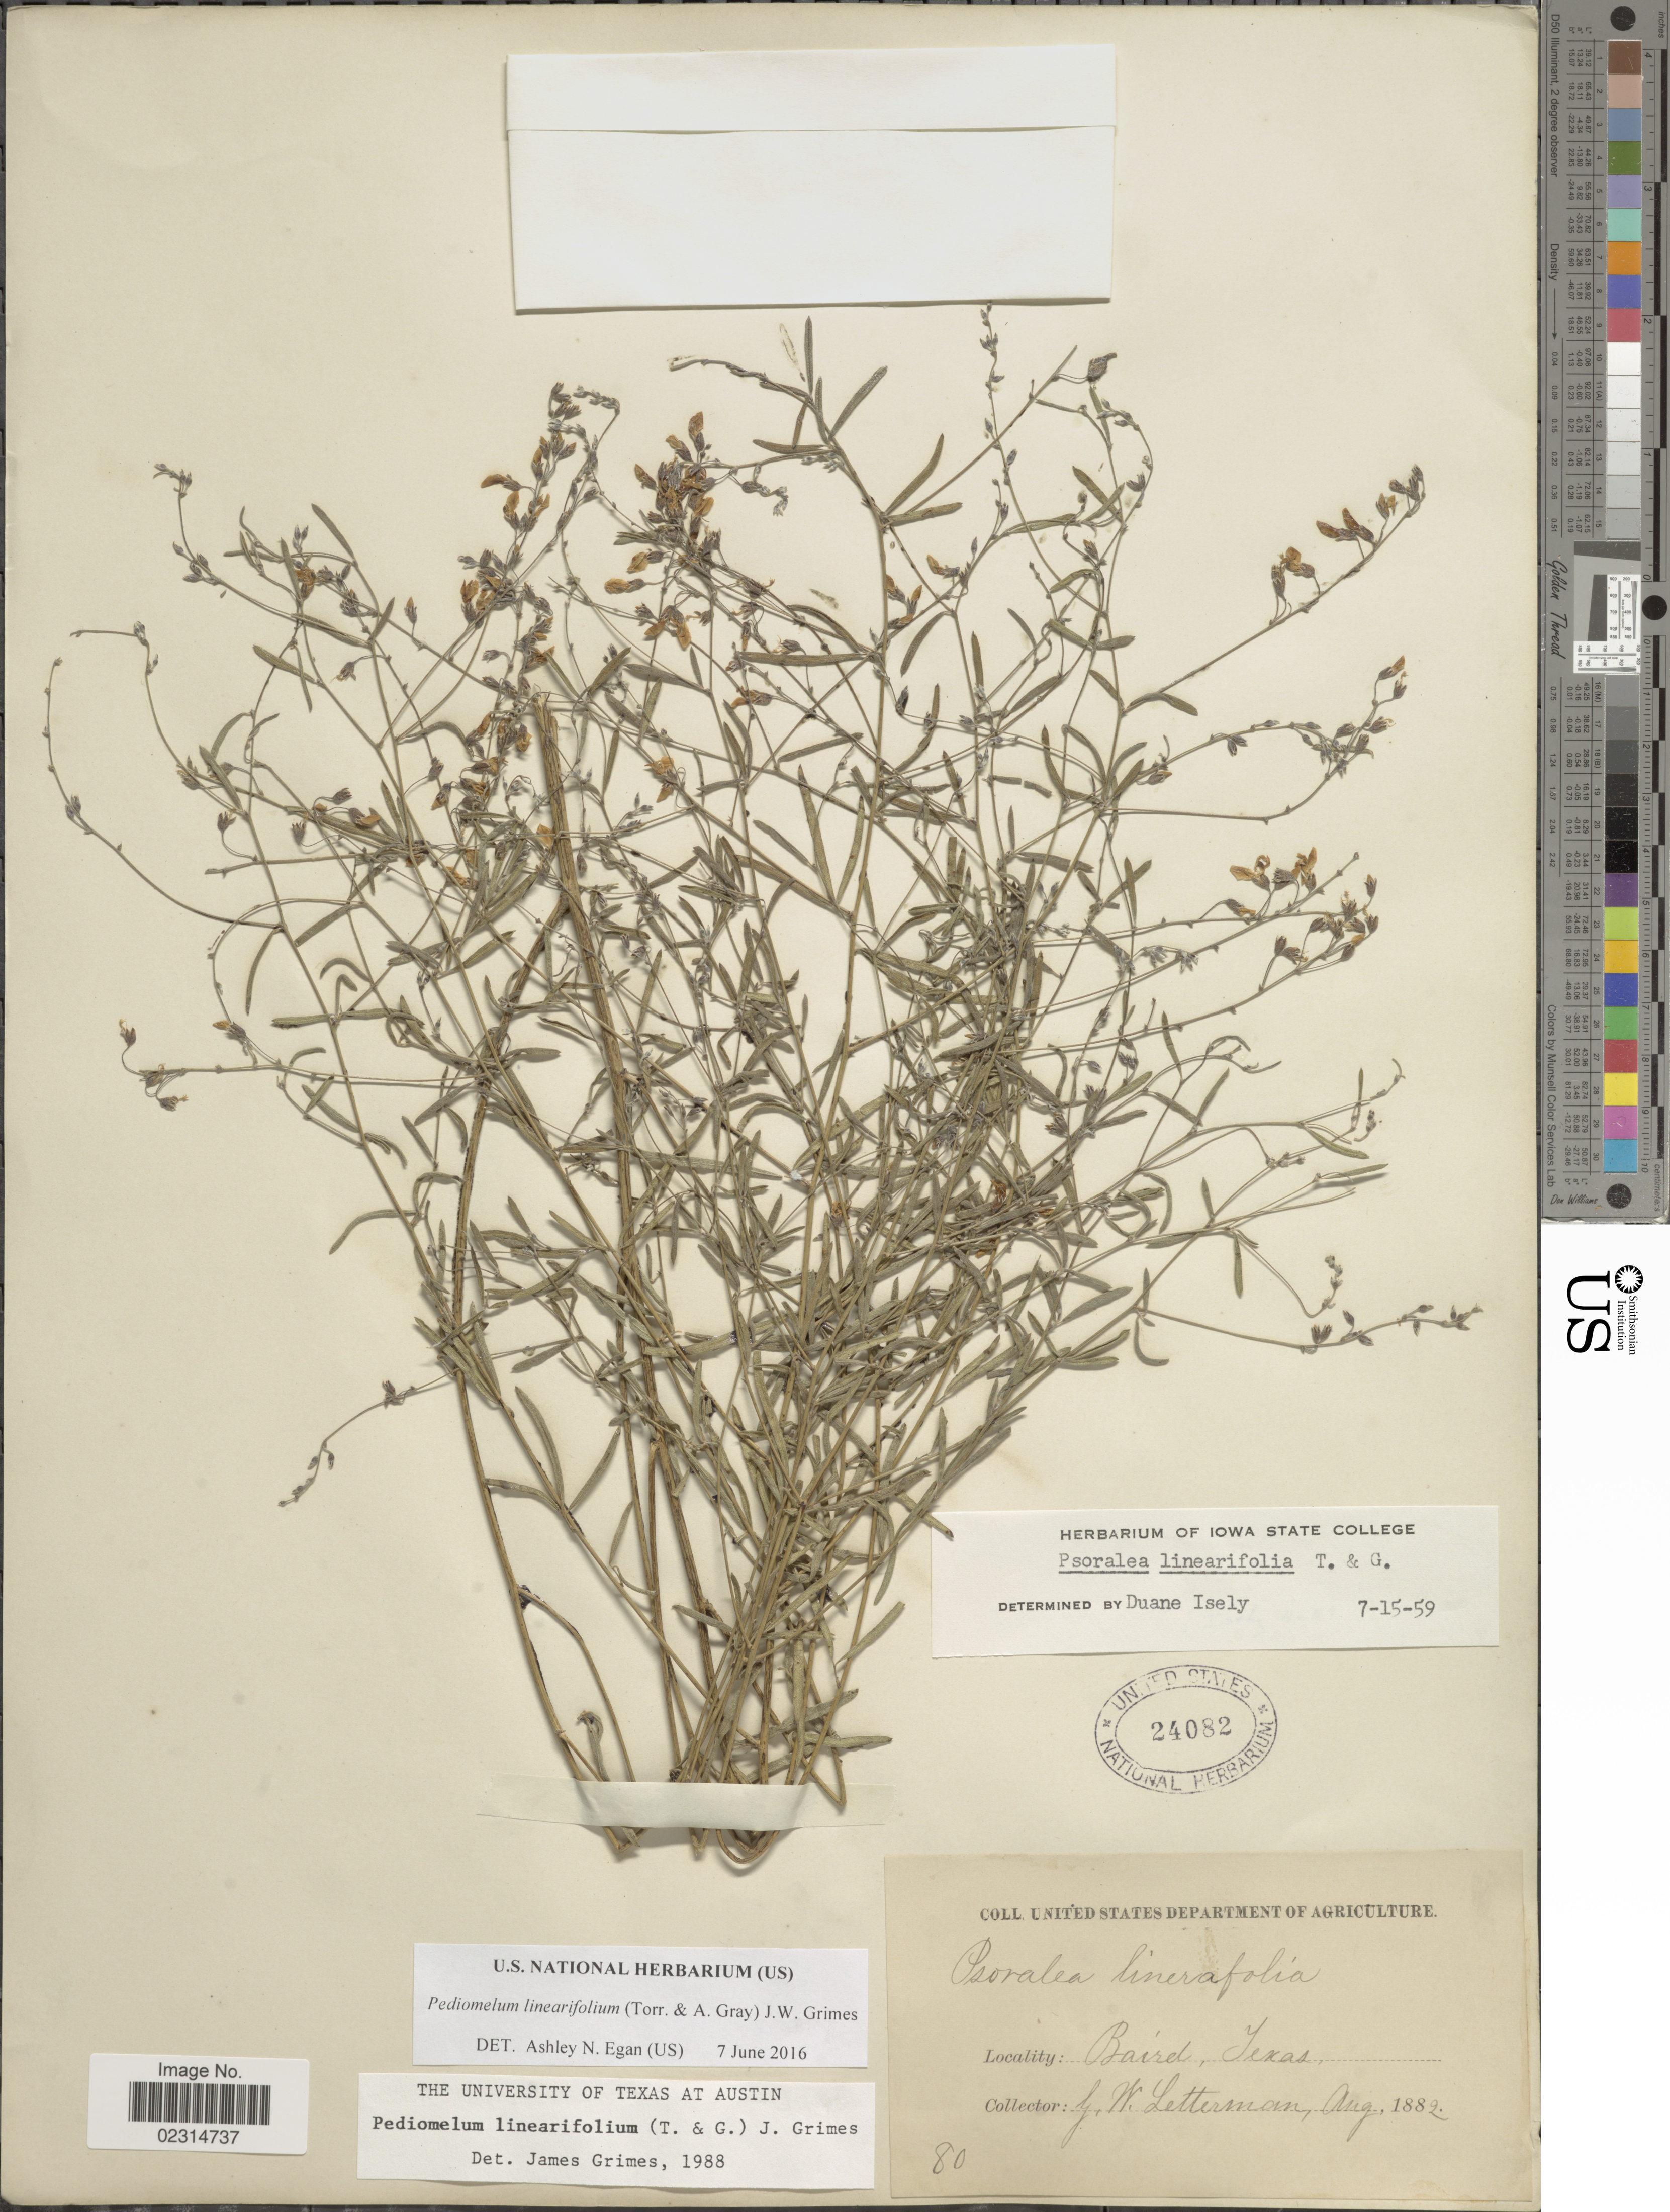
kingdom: Plantae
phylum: Tracheophyta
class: Magnoliopsida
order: Fabales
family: Fabaceae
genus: Pediomelum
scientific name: Pediomelum linearifolium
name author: (Torr. & A. Gray) J.W. Grimes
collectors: G. W. Letterman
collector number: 80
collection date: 1882-08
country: United States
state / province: Texas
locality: Baird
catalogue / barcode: US 24082